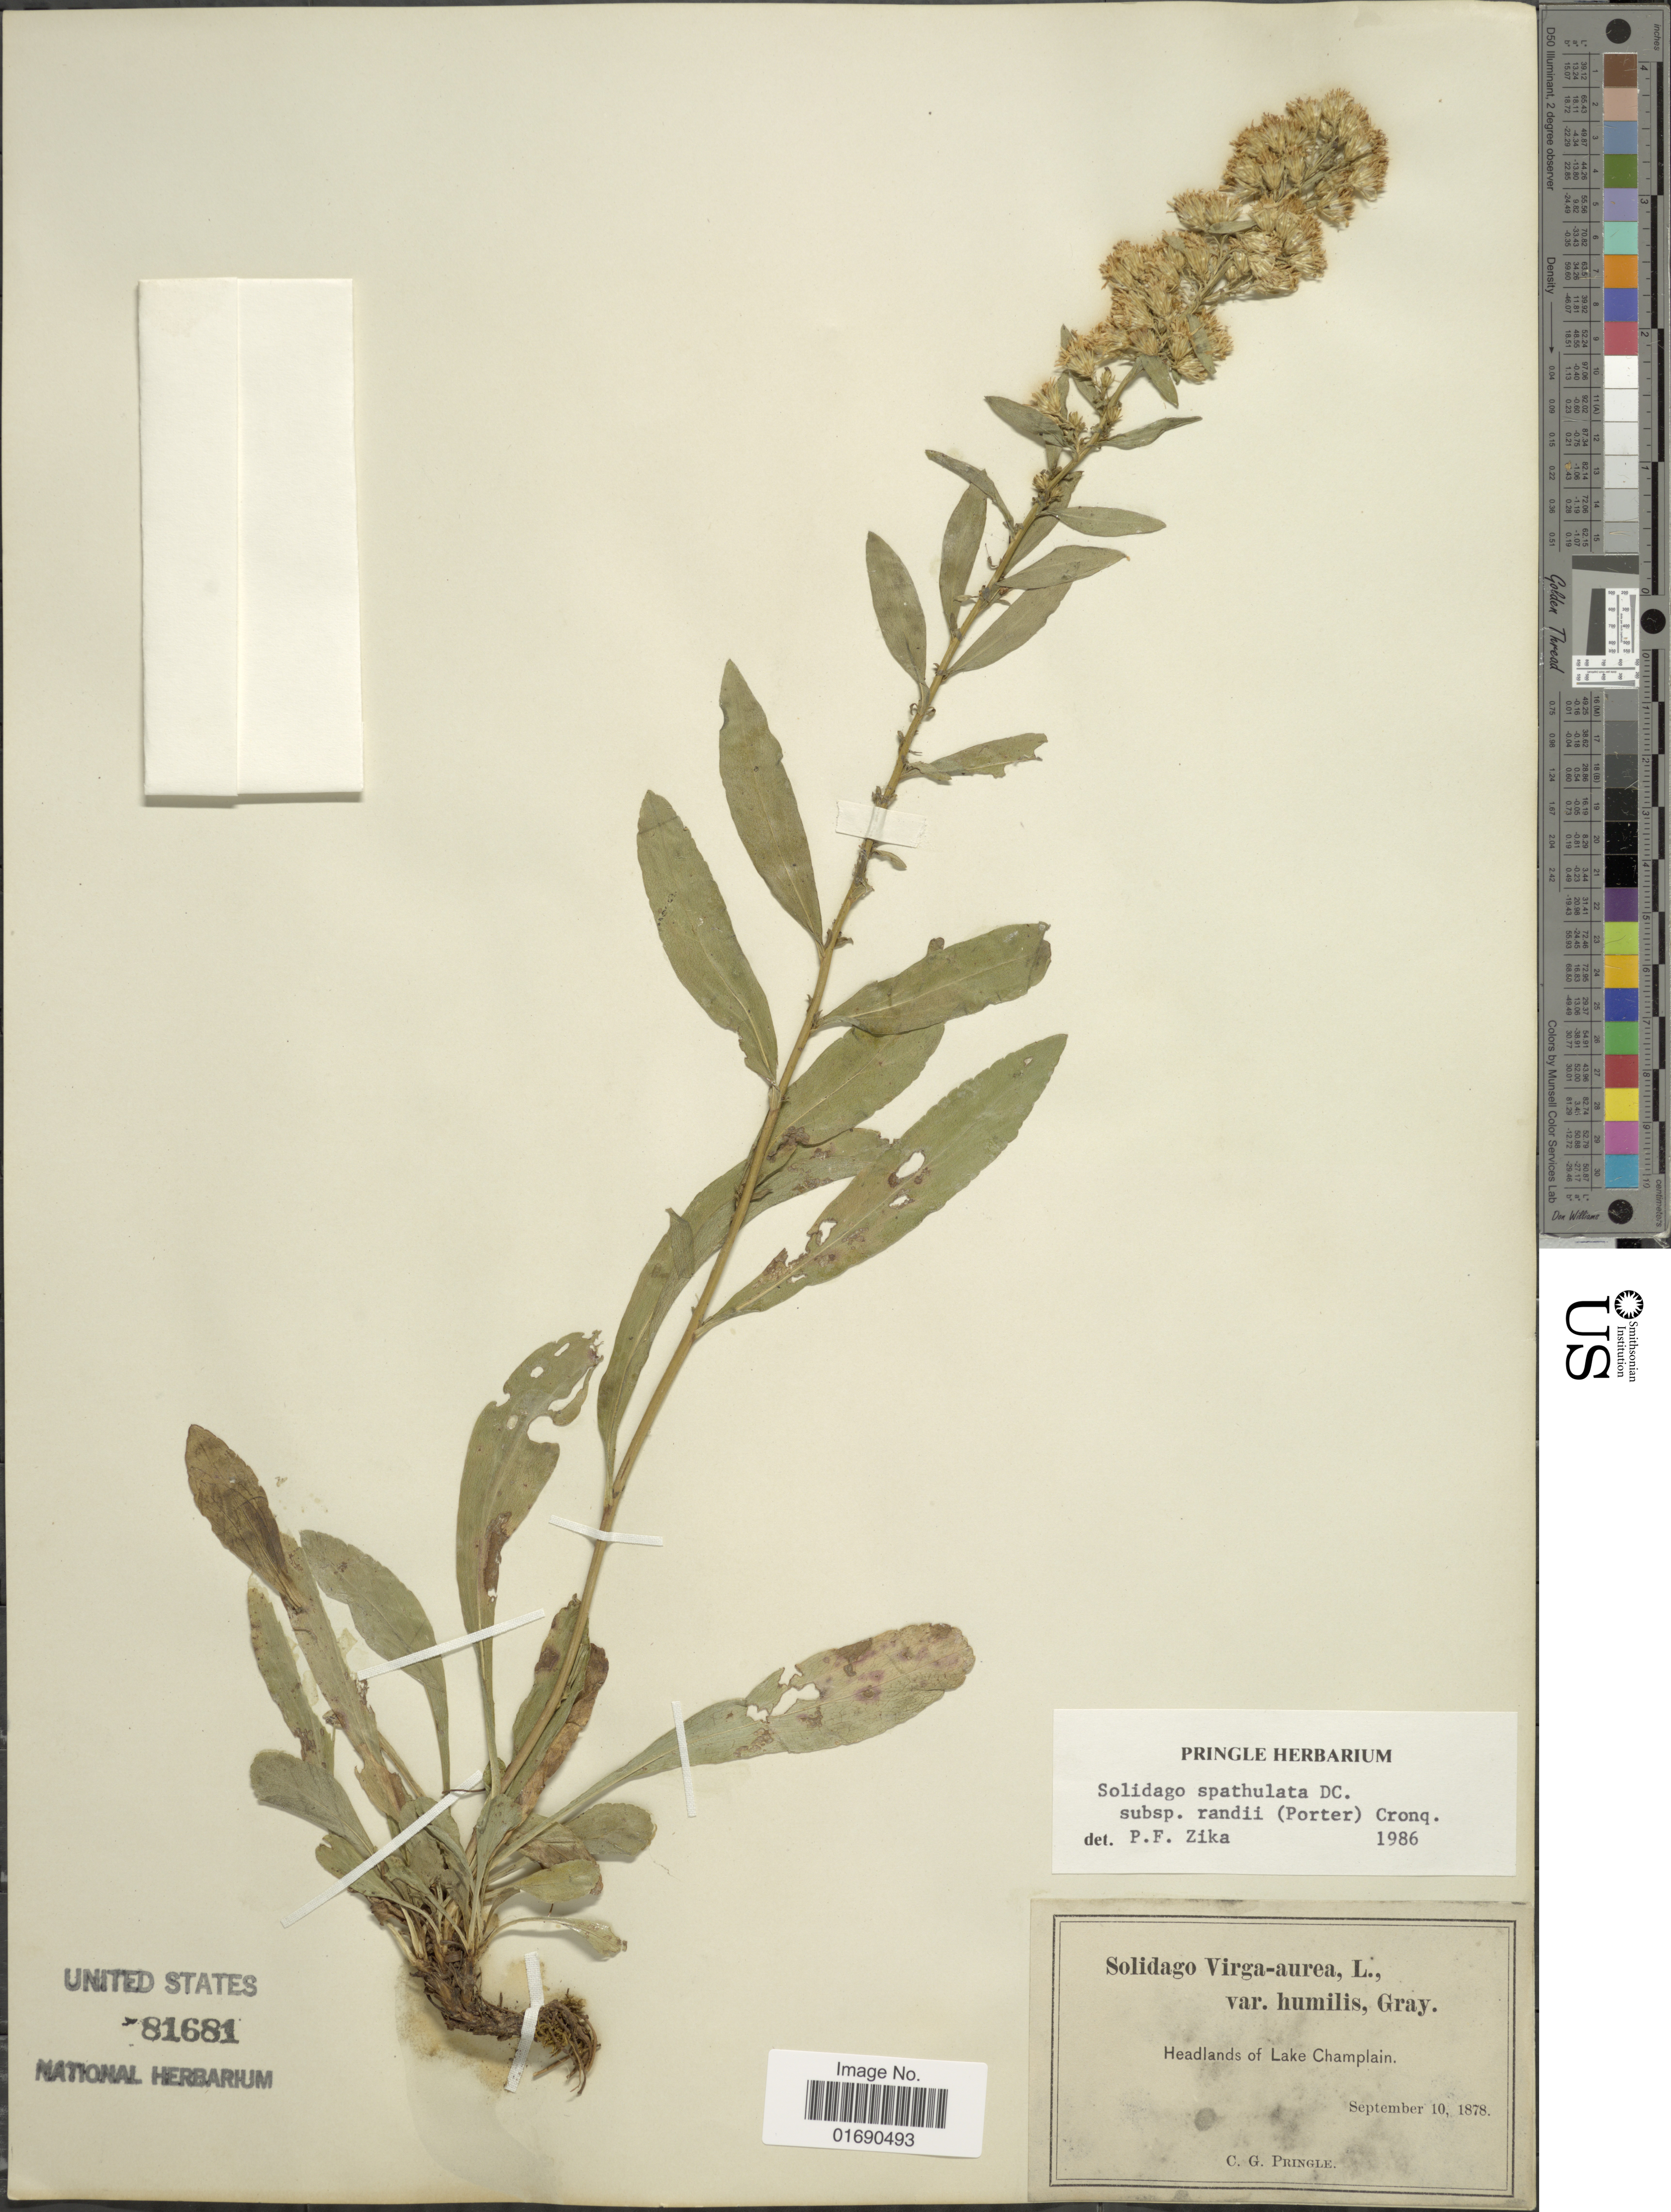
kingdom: Plantae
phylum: Tracheophyta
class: Magnoliopsida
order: Asterales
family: Asteraceae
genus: Solidago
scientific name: Solidago randii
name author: (Porter) Britton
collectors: C. G. Pringle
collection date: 1878-09-10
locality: Headlands of Lake Champlain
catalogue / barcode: US 81681